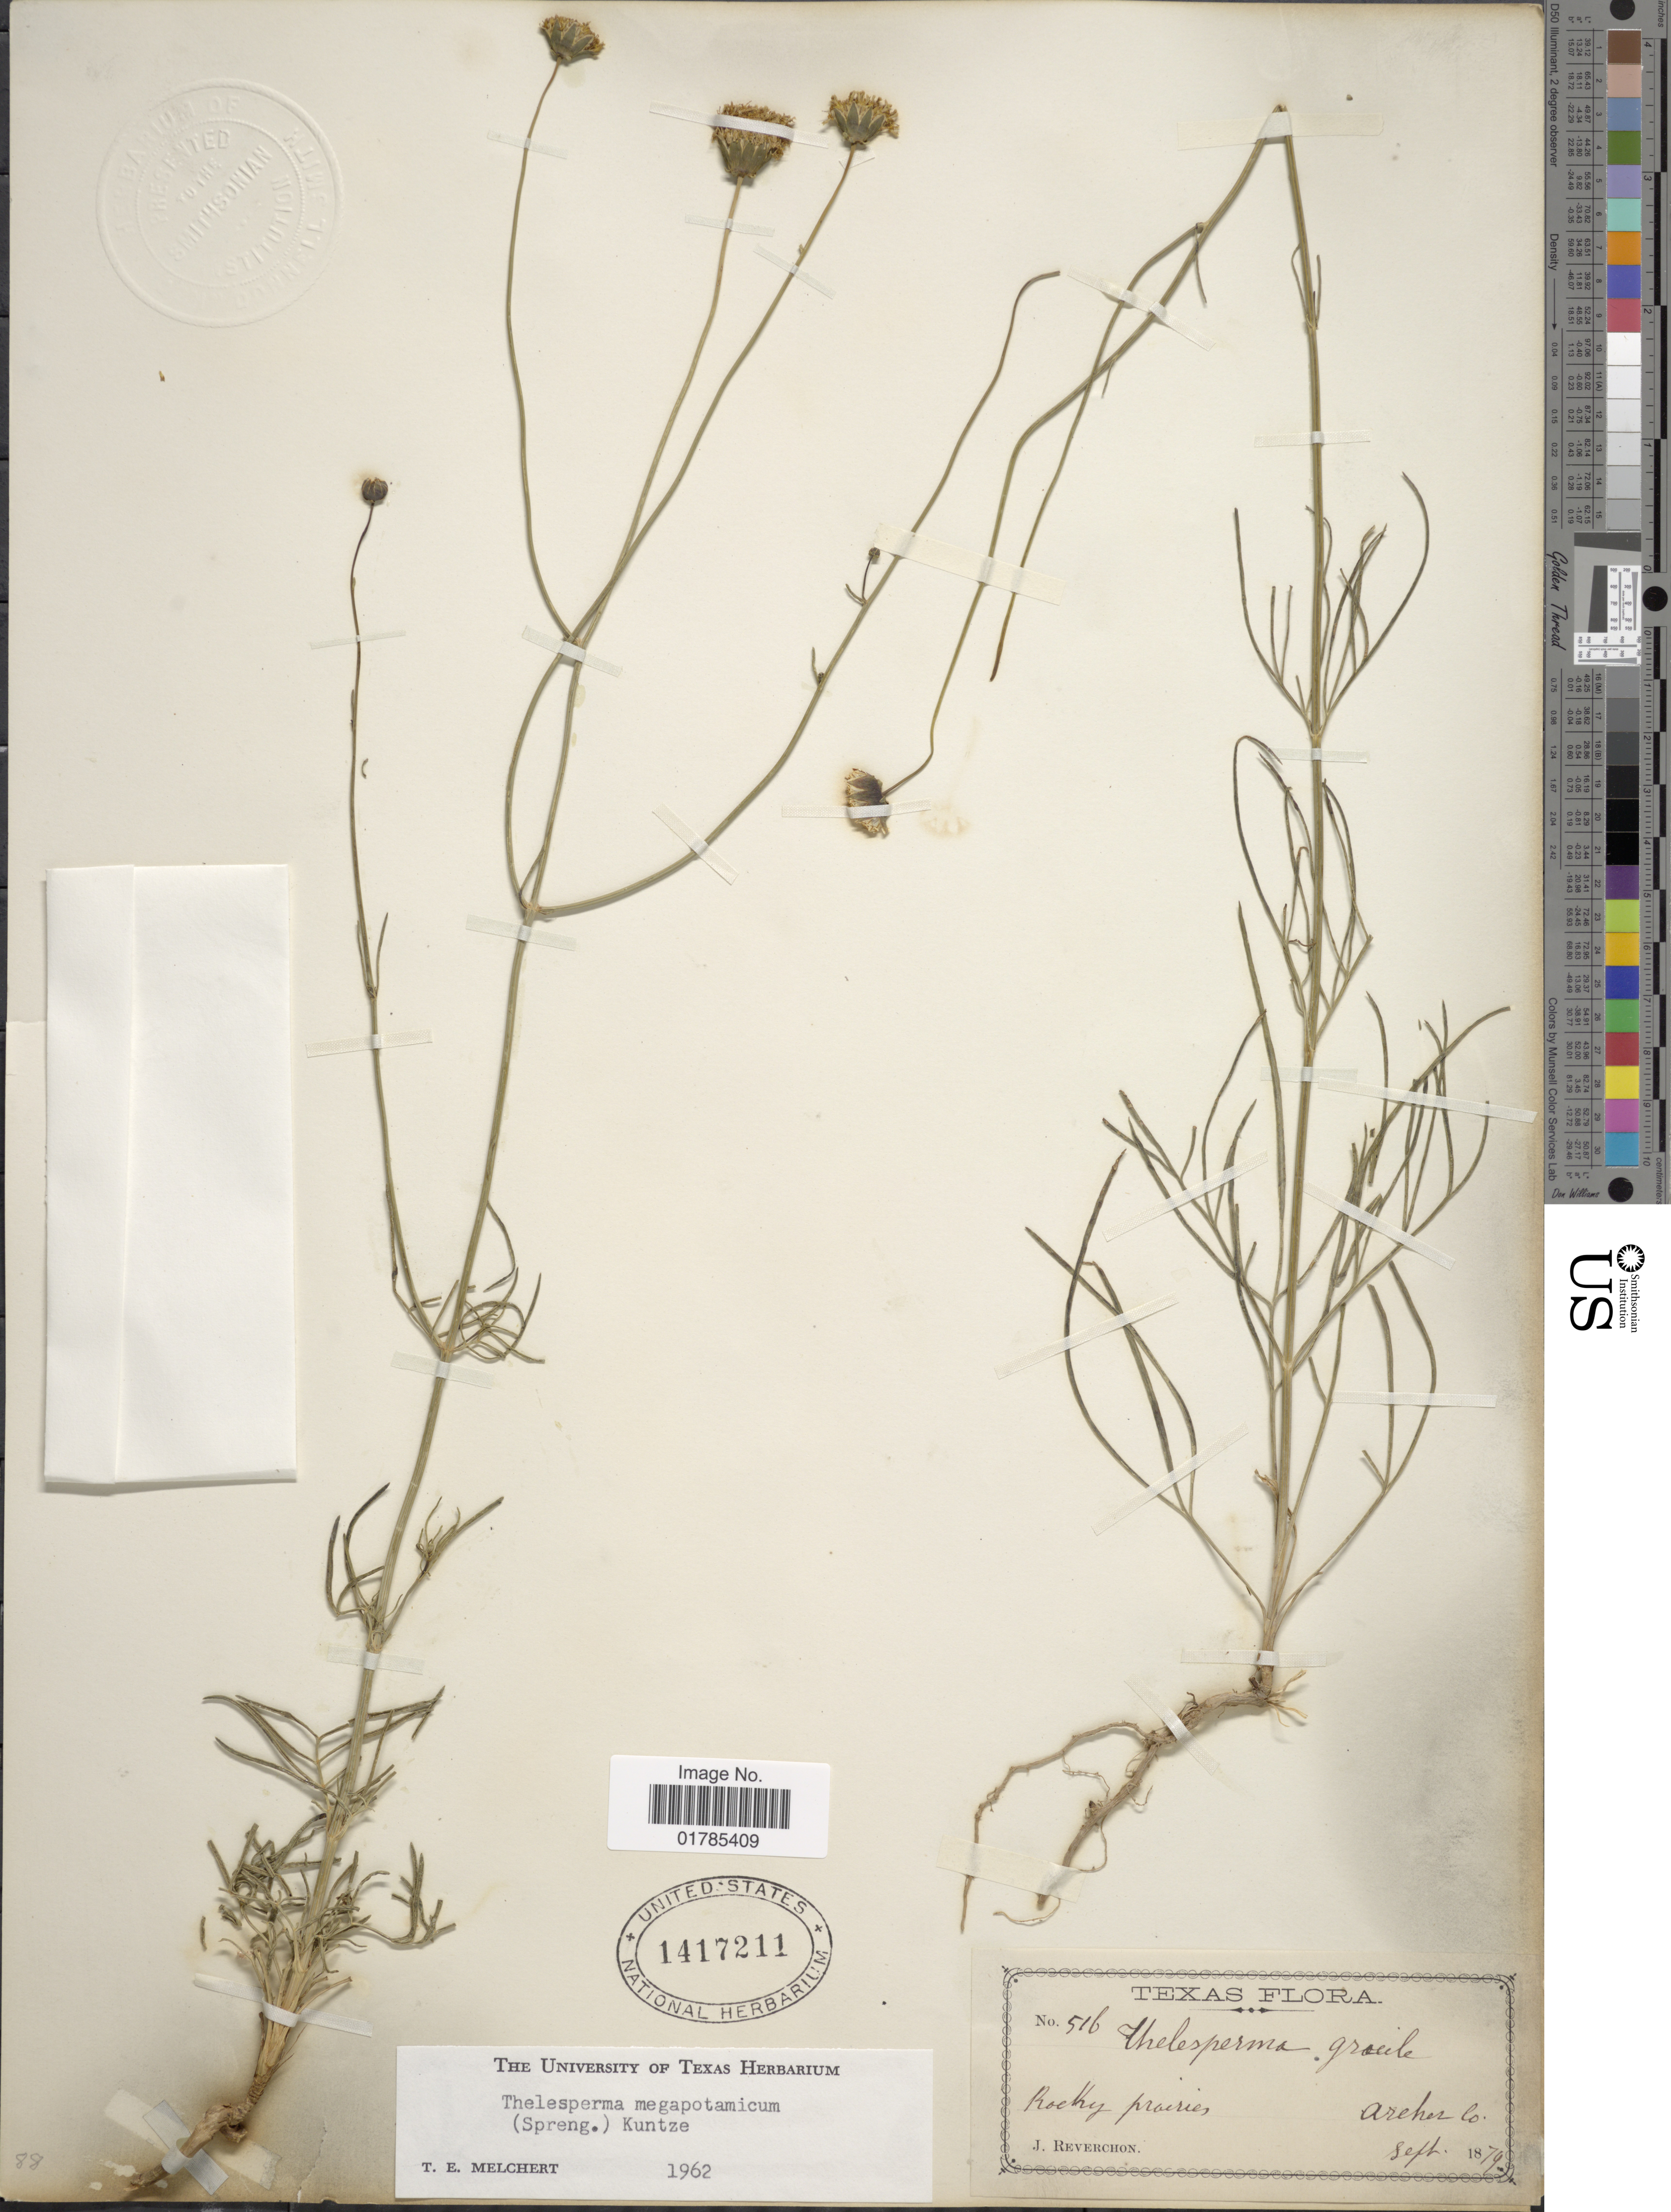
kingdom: Plantae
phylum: Tracheophyta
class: Magnoliopsida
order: Asterales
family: Asteraceae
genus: Thelesperma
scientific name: Thelesperma megapotamicum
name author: (Spreng.) Herter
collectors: J. Reverchon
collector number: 516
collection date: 1879-09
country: United States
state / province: Texas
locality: Archer Co.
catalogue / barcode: US 1417211